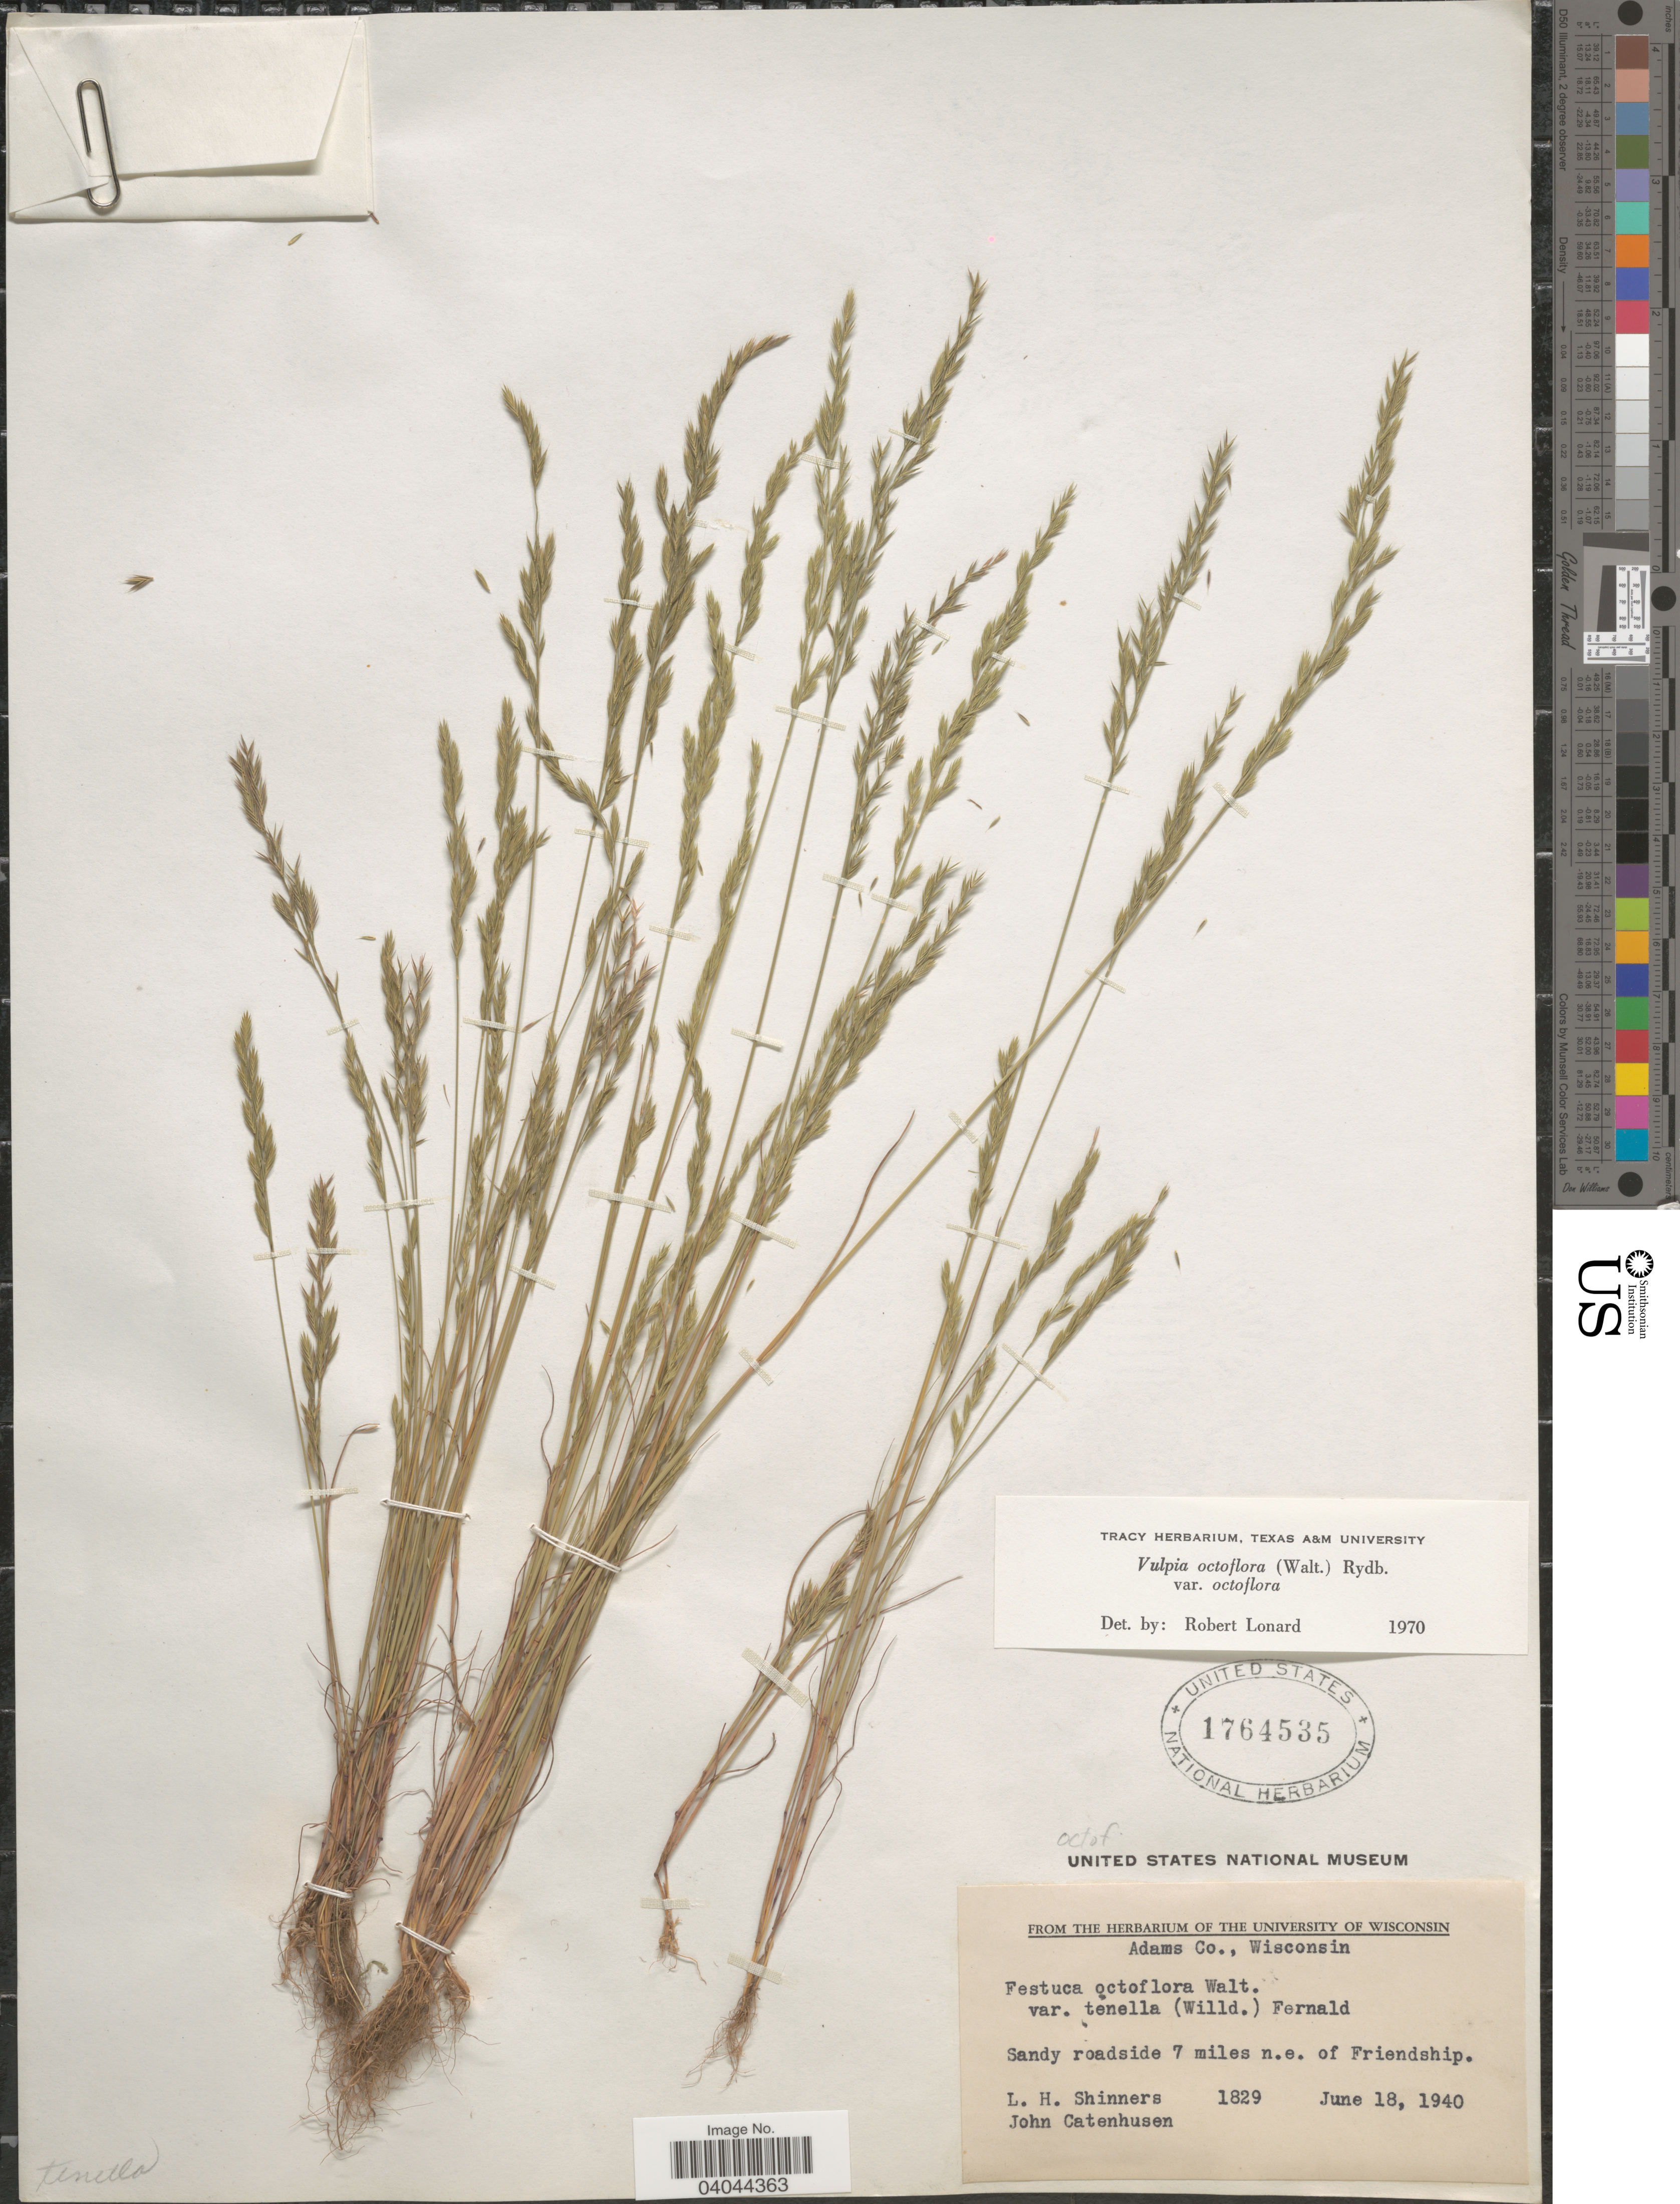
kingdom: Plantae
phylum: Tracheophyta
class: Liliopsida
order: Poales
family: Poaceae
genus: Festuca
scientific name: Festuca octoflora var. octoflora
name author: Walter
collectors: L. H. Shinners & J. Catenhusen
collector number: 1829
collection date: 1940-06-18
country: United States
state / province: Wisconsin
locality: Adams Co. Sandy roadside 7 miles n.e. of Friendship.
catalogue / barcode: US 1764535